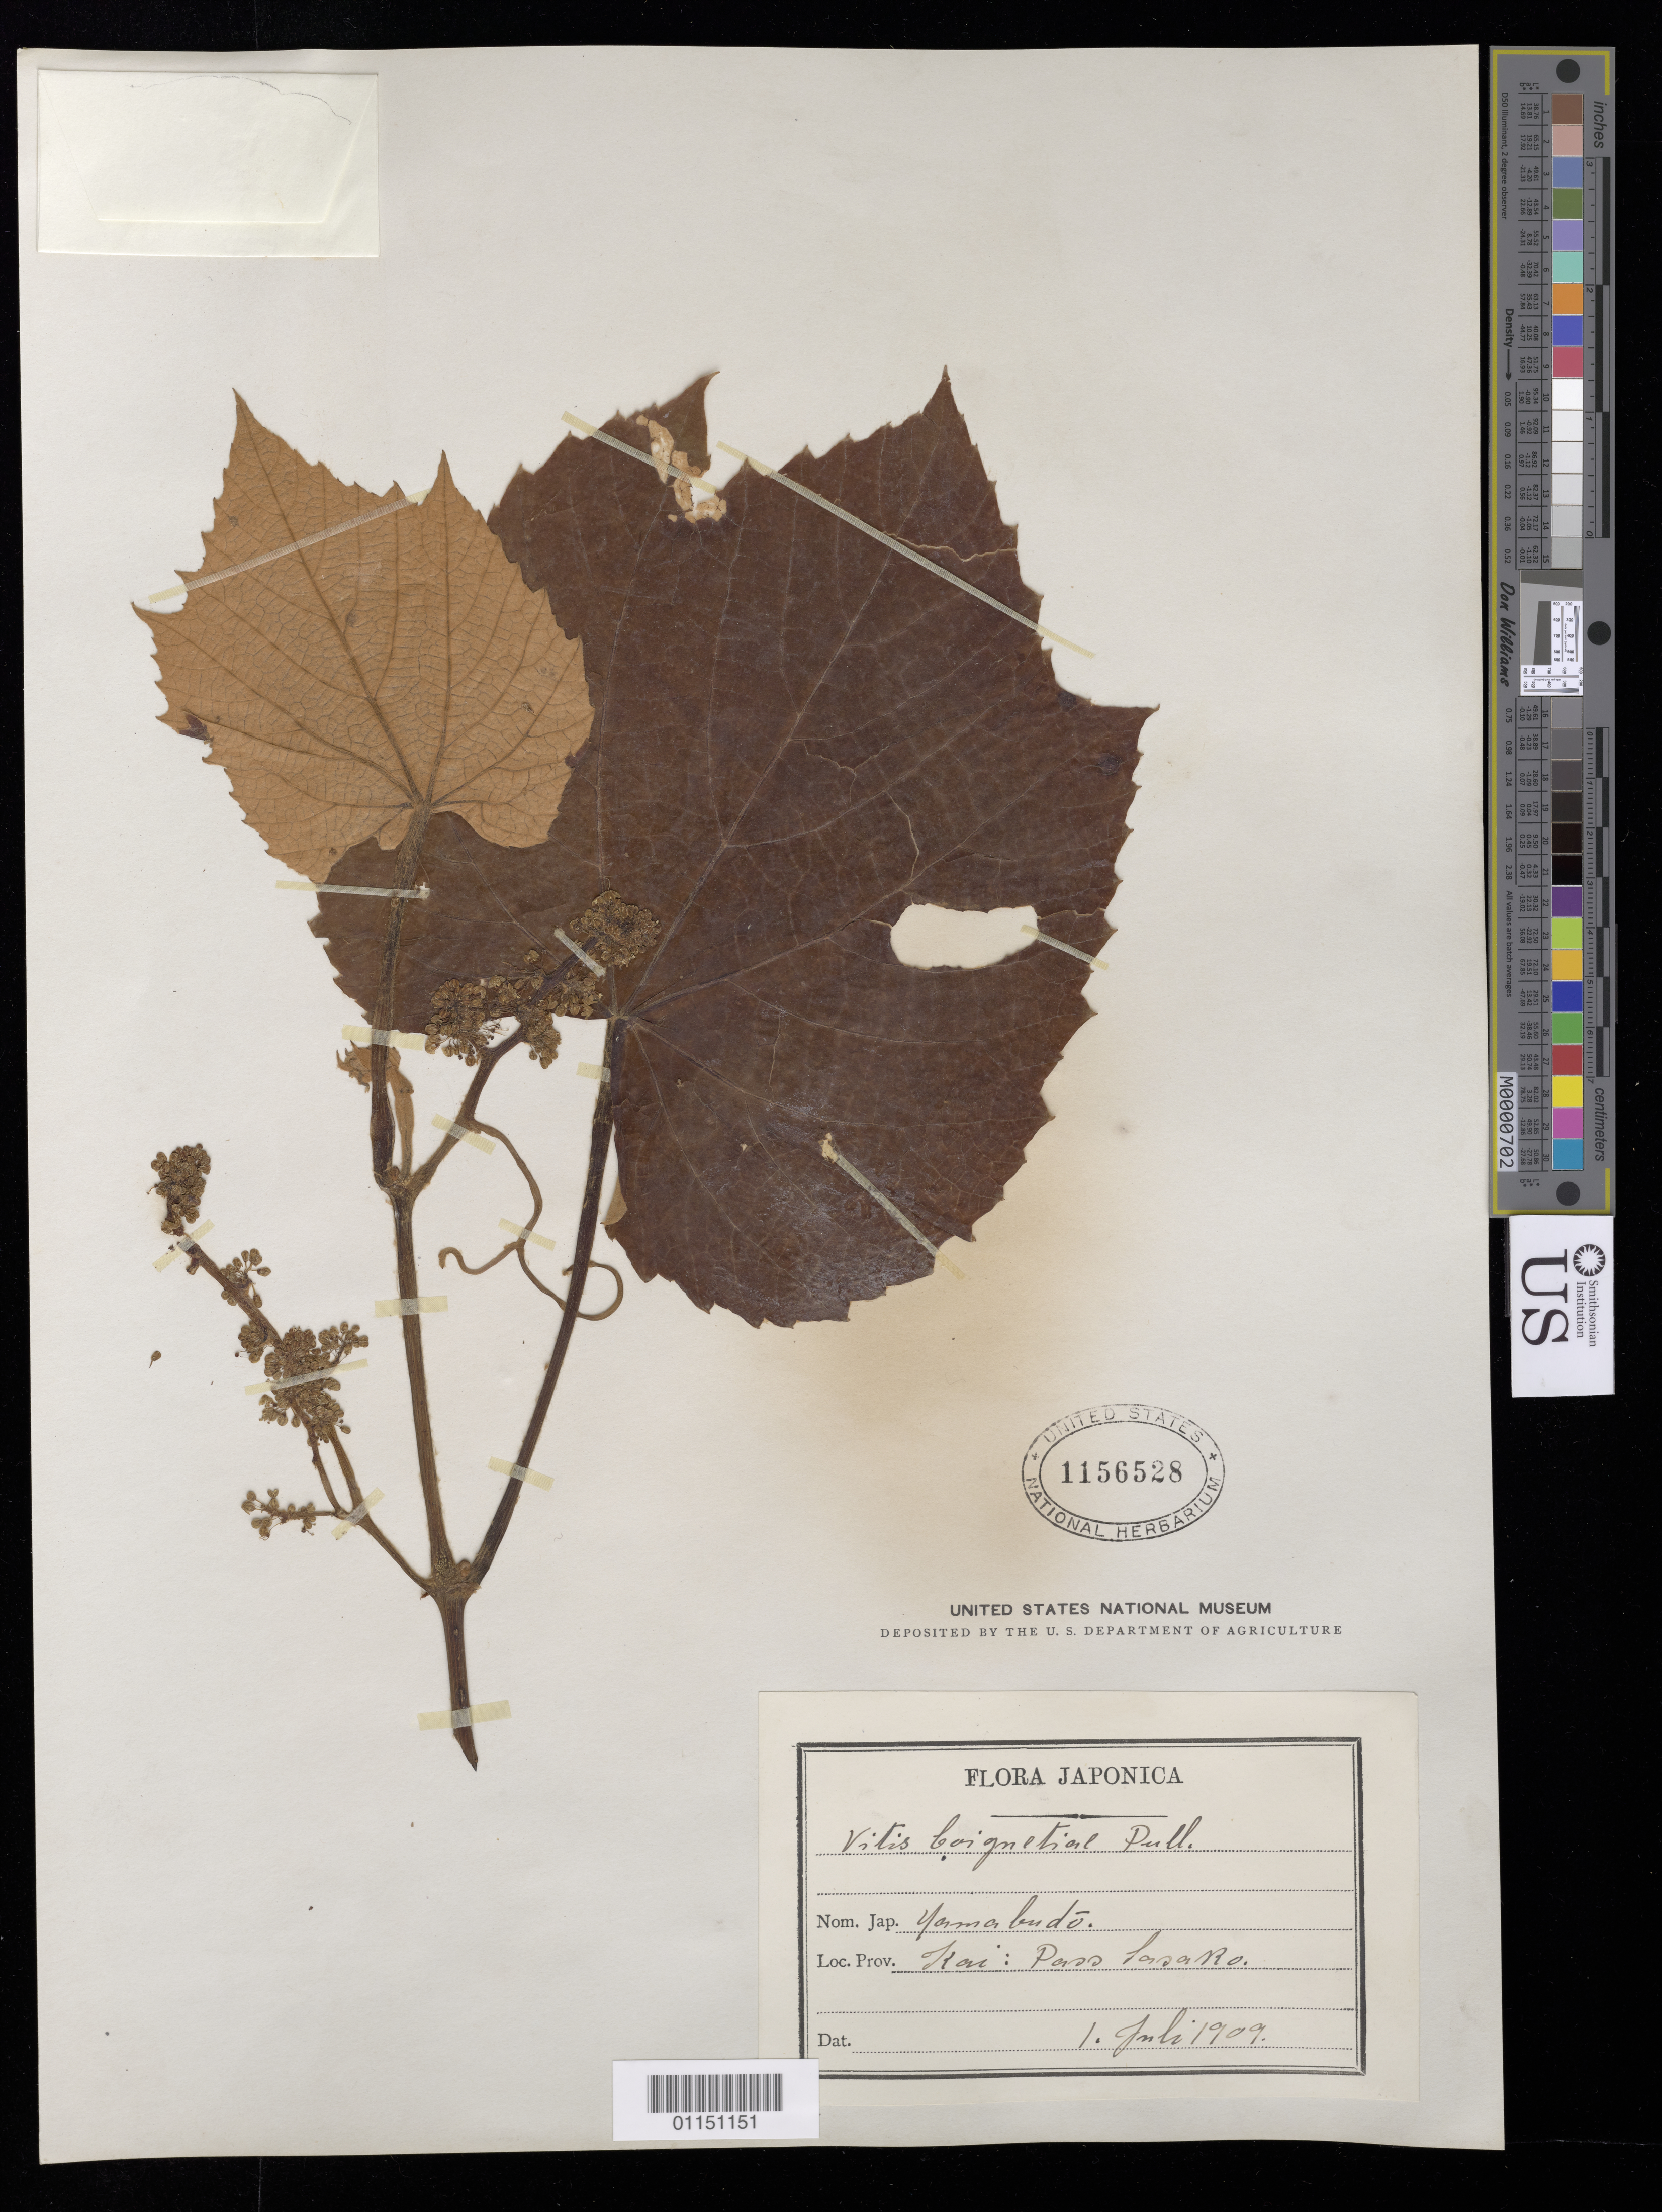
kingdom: Plantae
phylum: Tracheophyta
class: Magnoliopsida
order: Vitales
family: Vitaceae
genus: Vitis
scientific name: Vitis coignetiae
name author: Pulliat ex Planch.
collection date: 1909-07-01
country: Japan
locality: Kai.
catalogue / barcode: US 1156528